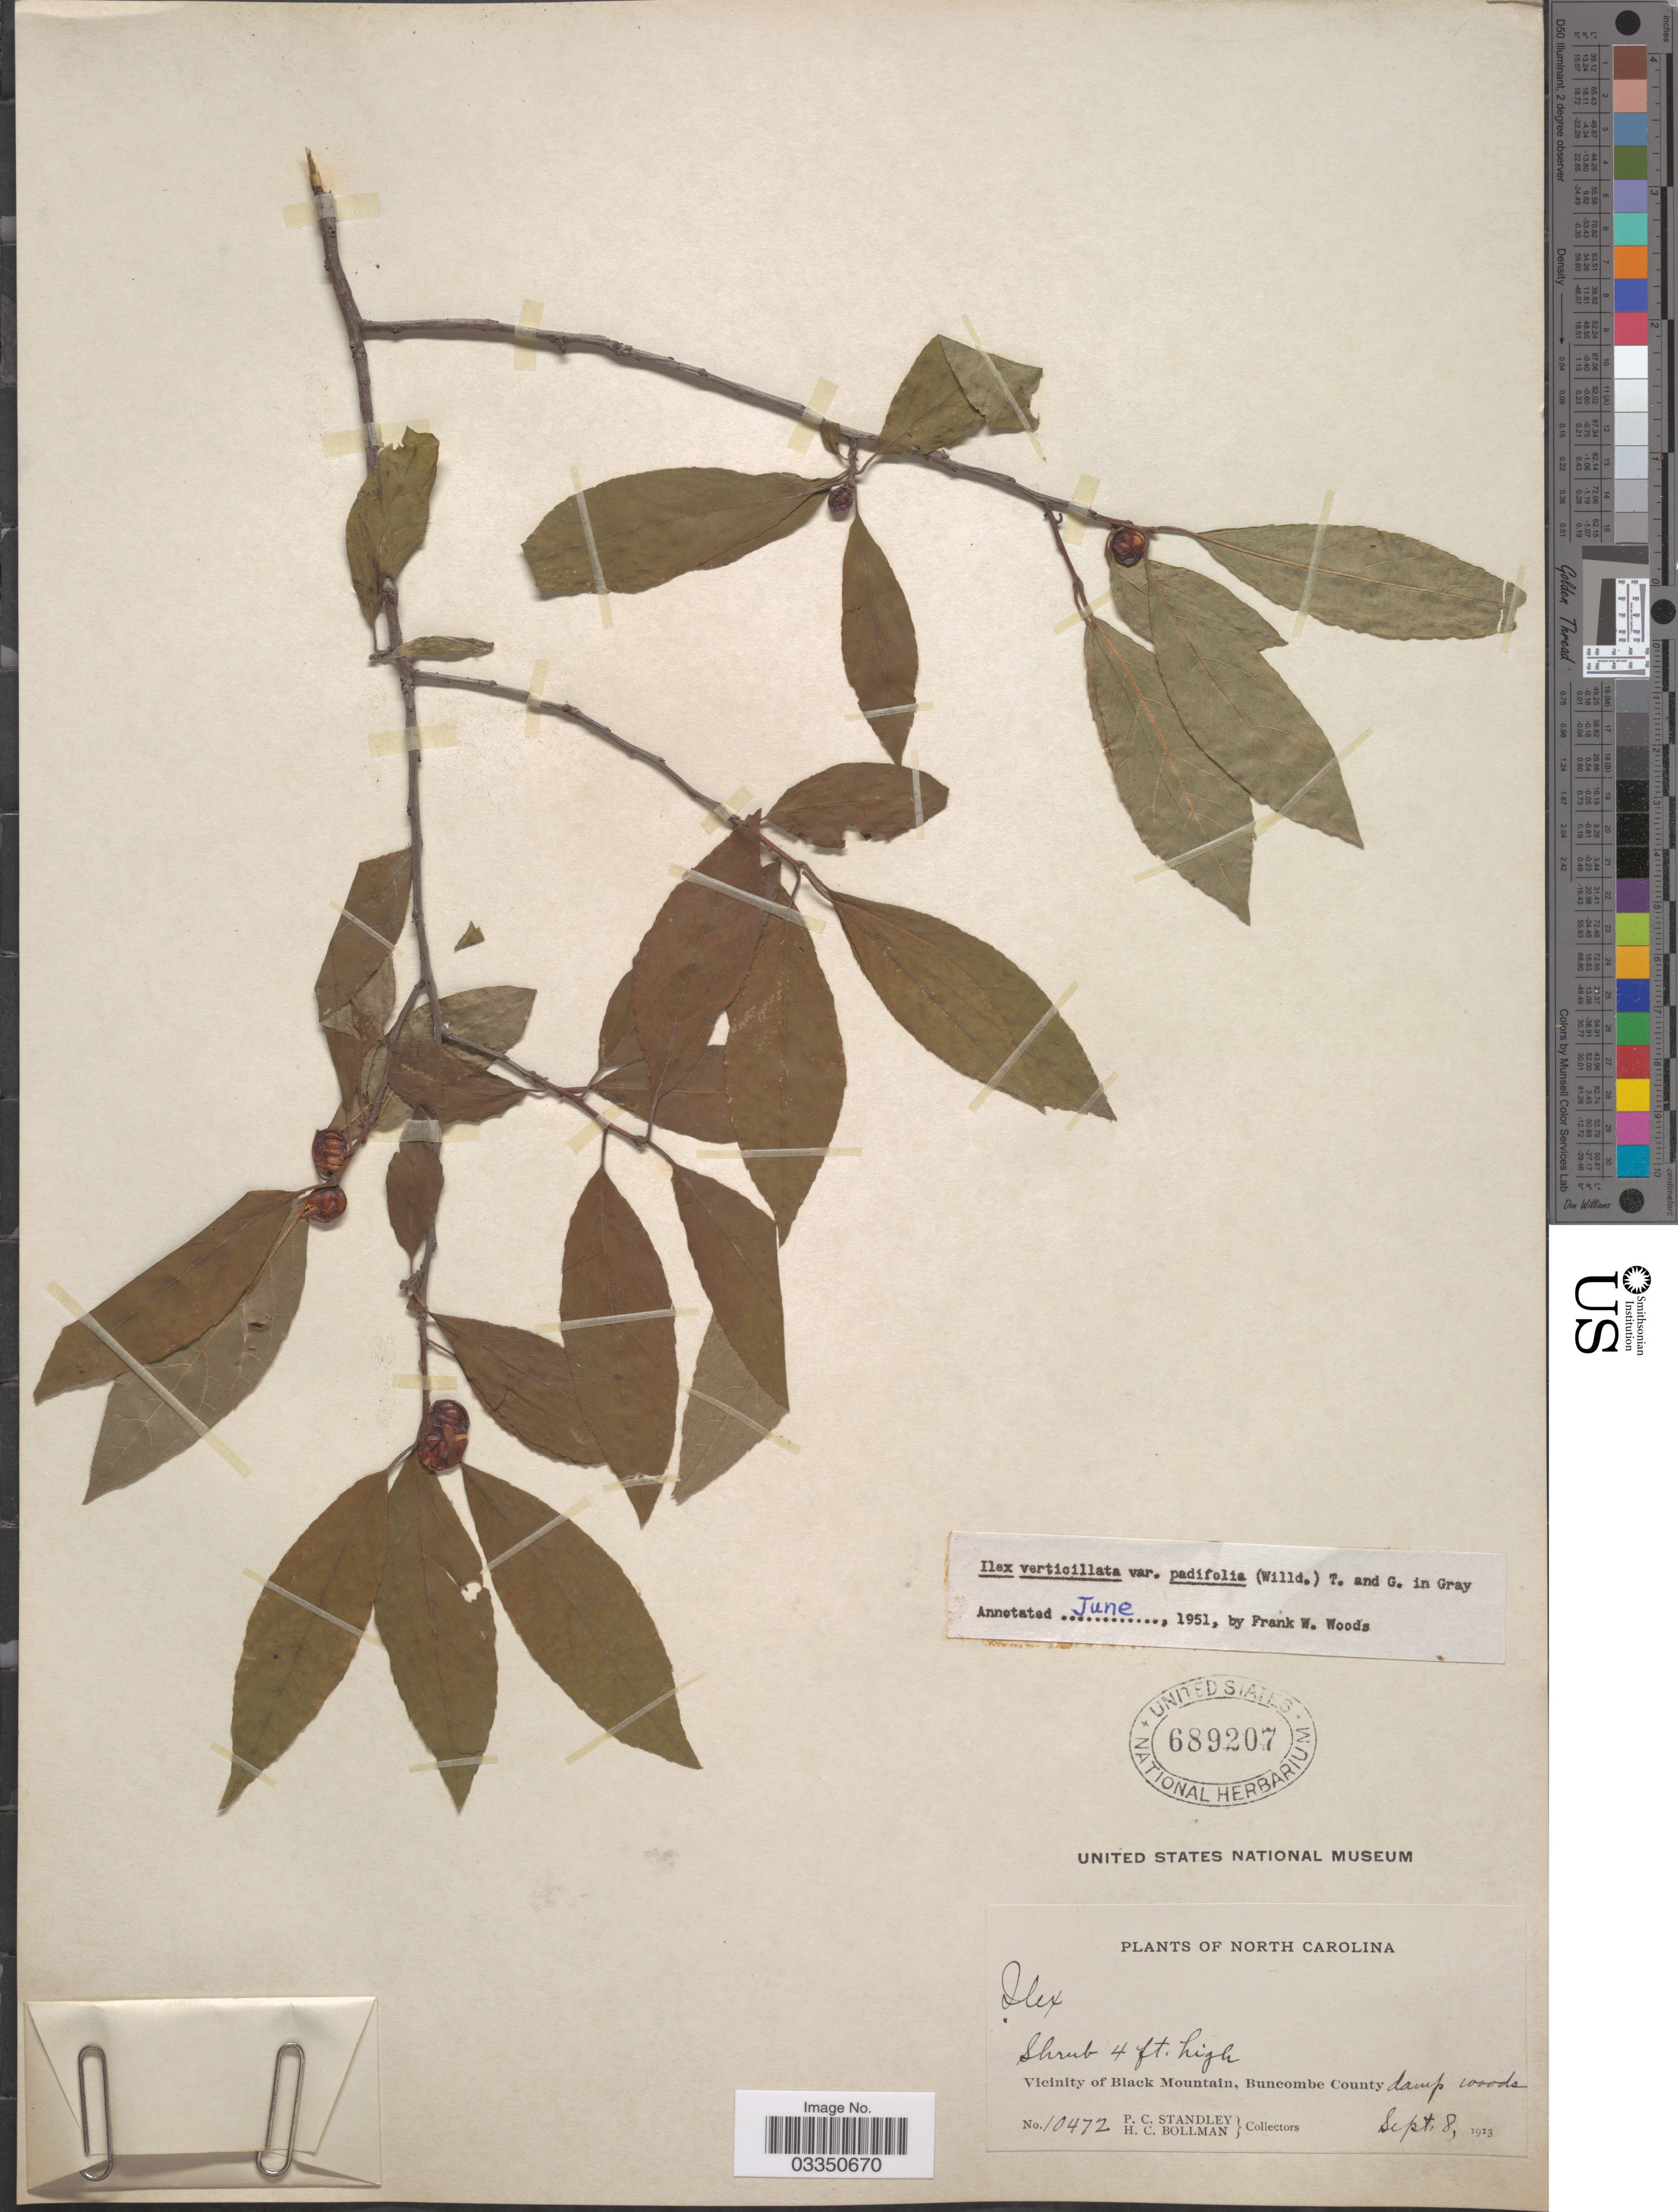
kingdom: Plantae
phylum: Tracheophyta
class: Magnoliopsida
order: Aquifoliales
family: Aquifoliaceae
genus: Ilex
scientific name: Ilex verticillata var. padifolia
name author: (Willd.) Torr. & A. Gray ex S. Watson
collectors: P. C. Standley & H. C. Bollman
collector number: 10472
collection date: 1913-09-08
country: United States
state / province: North Carolina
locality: Vicinity of Black Mountain, Buncombe County.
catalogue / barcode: US 689207